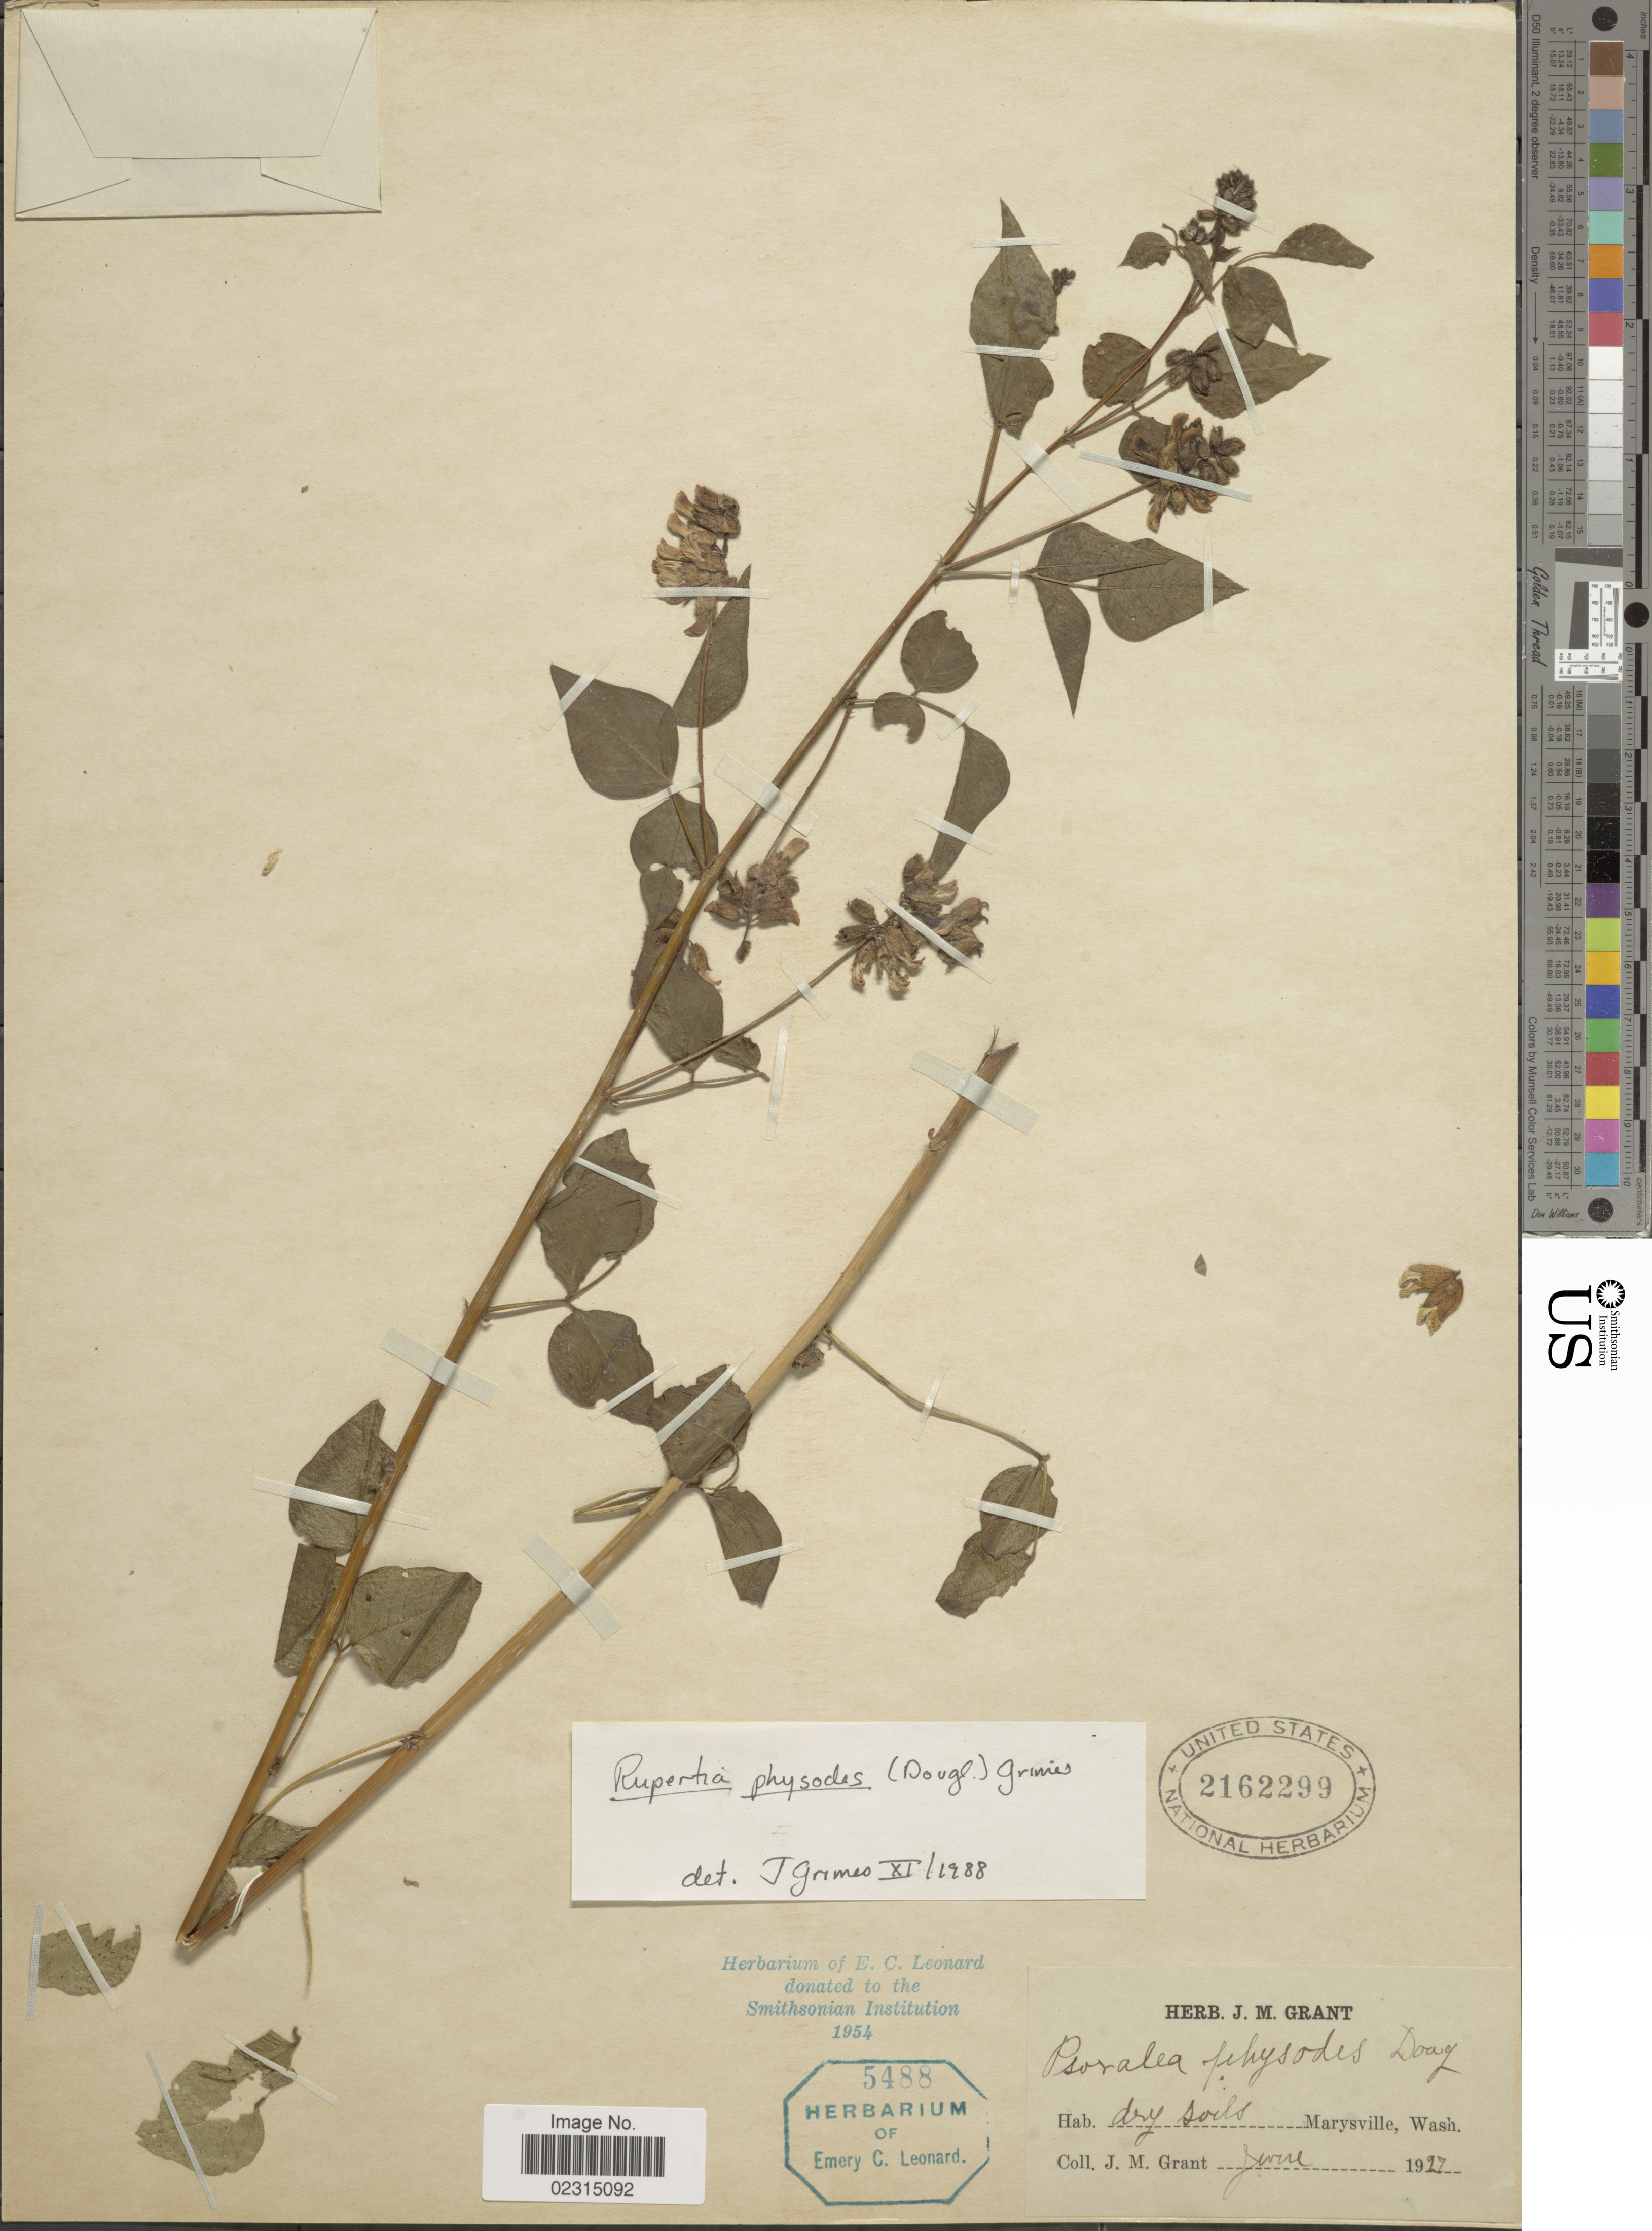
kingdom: Plantae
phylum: Tracheophyta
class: Magnoliopsida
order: Fabales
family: Fabaceae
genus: Rupertia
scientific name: Rupertia physodes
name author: (Douglas) J.W. Grimes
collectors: J. M. Grant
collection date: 1927-06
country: United States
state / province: Washington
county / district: Snohomish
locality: Dry soils, Marysville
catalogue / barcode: US 2162299